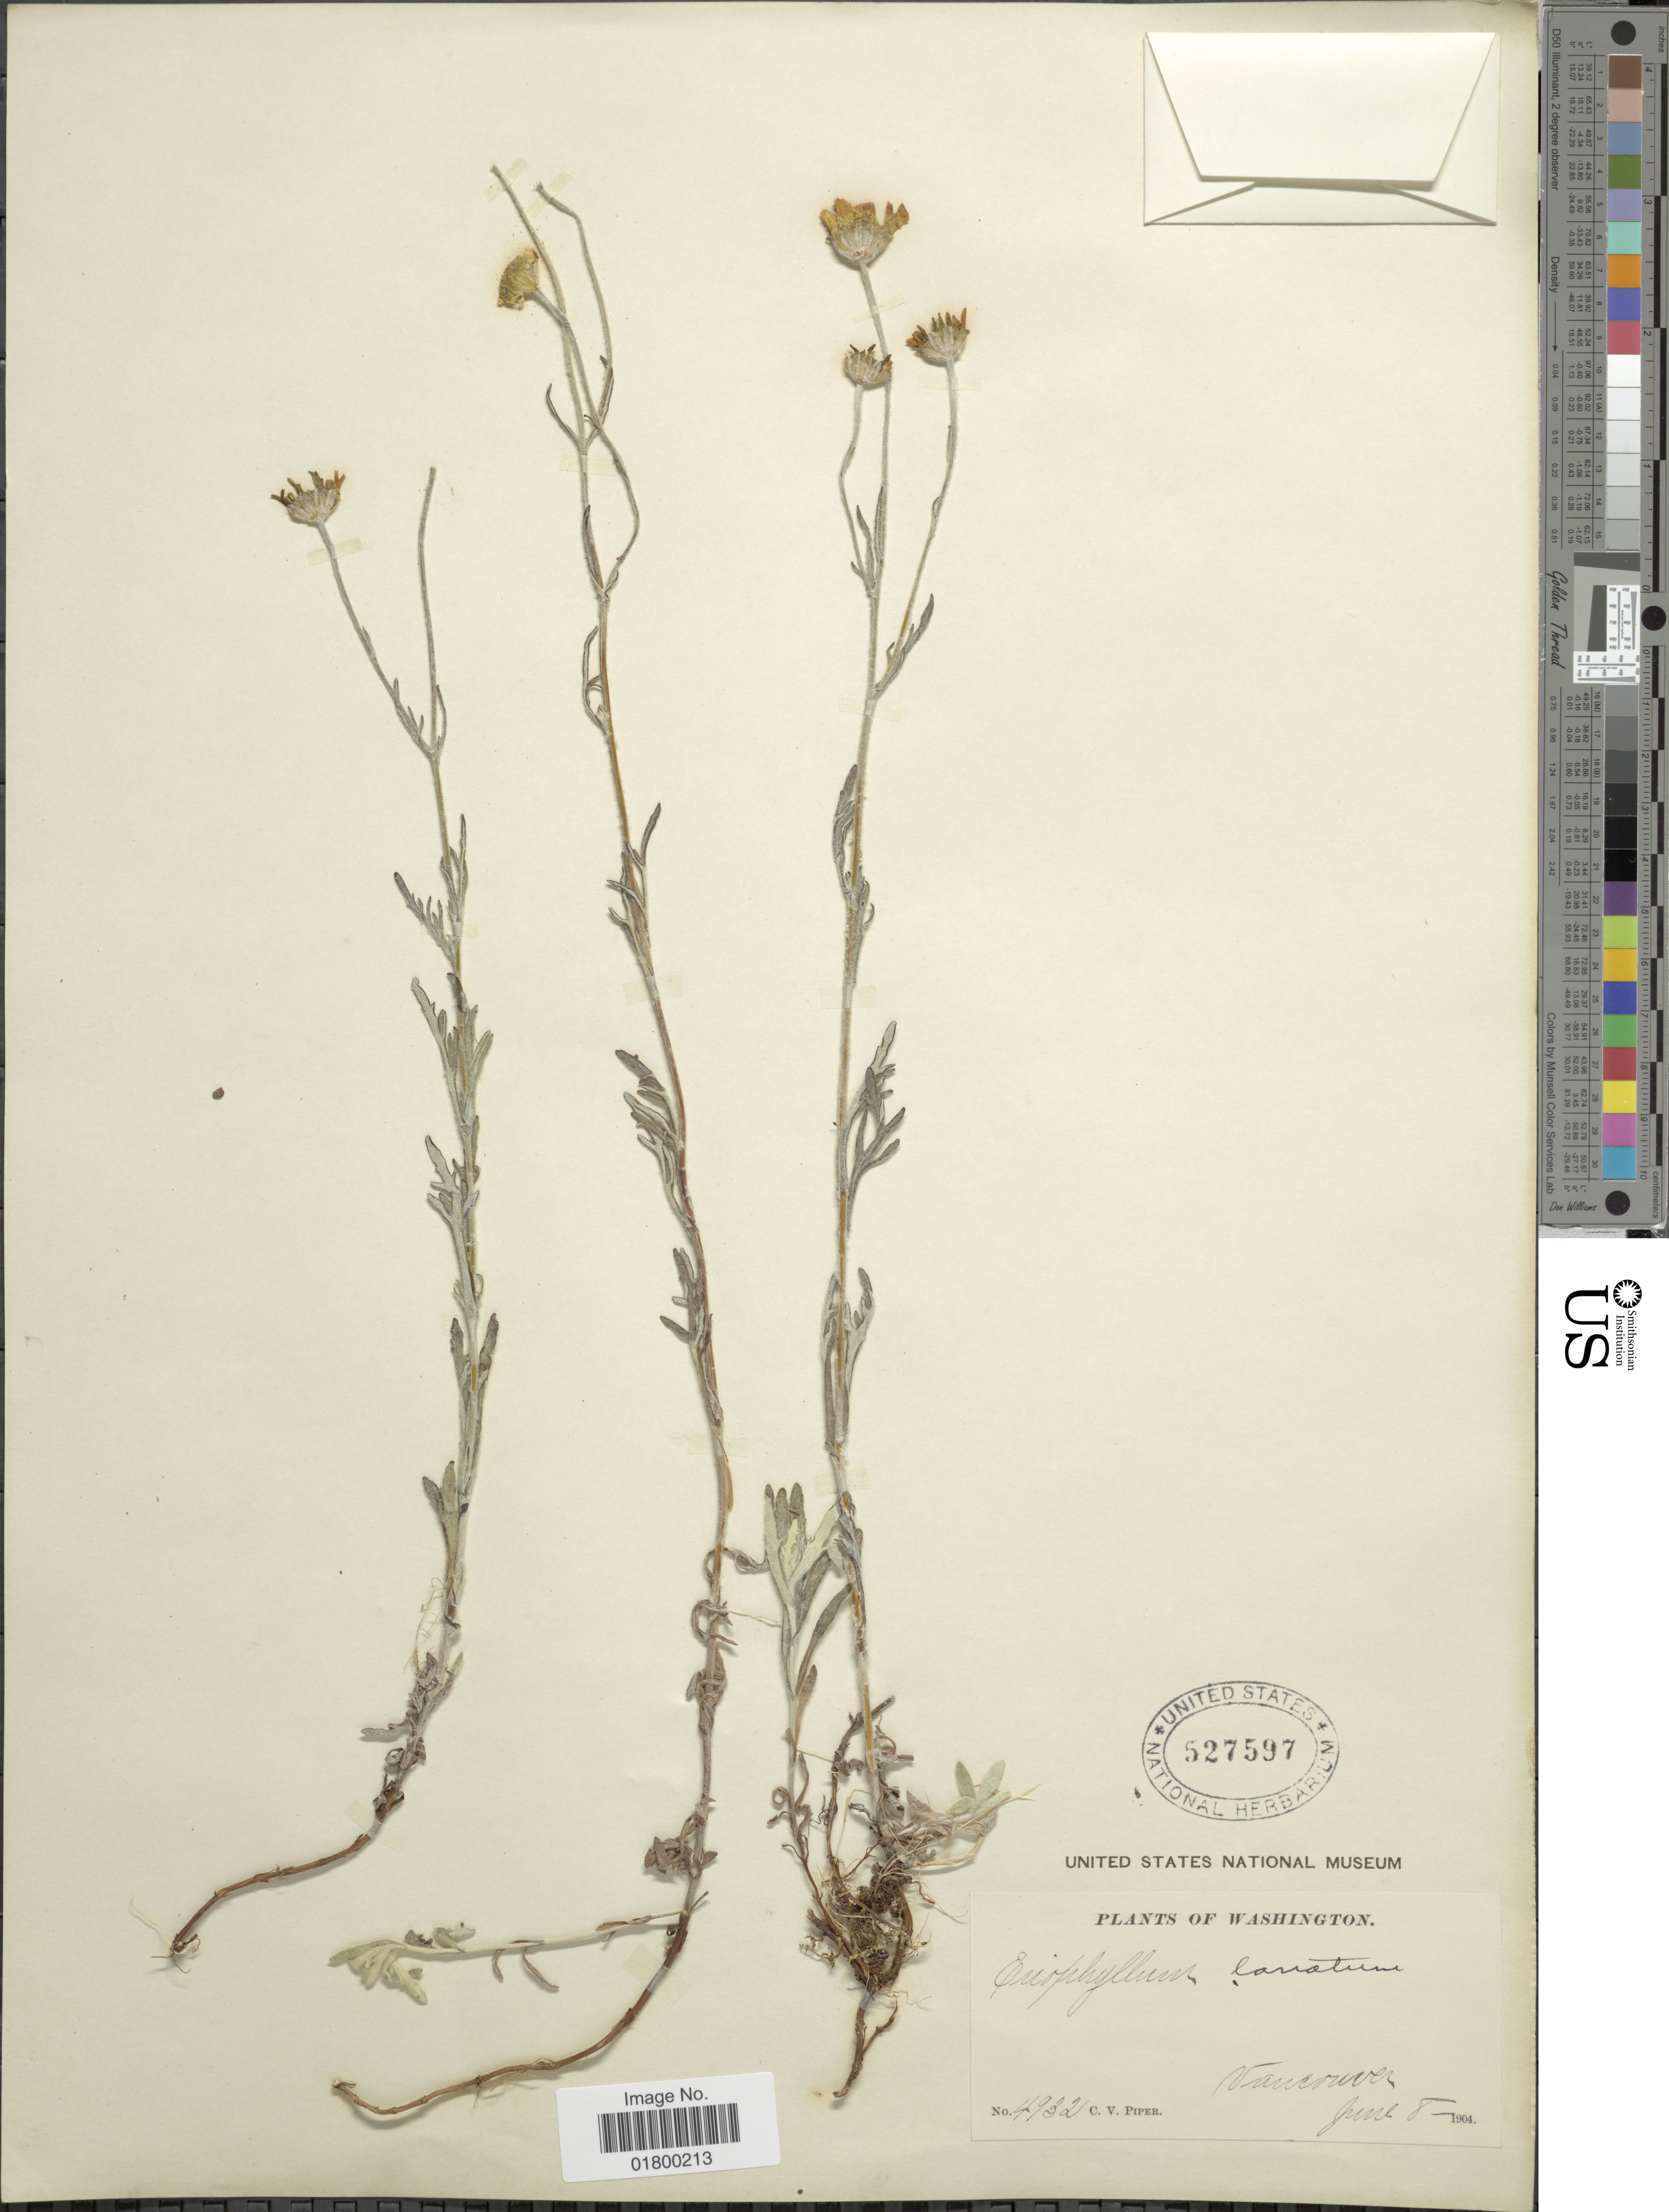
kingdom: Plantae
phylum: Tracheophyta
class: Magnoliopsida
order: Asterales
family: Asteraceae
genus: Eriophyllum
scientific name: Eriophyllum lanatum var. achillioides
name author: (DC.) Jeps.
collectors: C. V. Piper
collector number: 4932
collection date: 1904-06-08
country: United States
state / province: Washington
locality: Vancouver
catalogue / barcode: US 527597